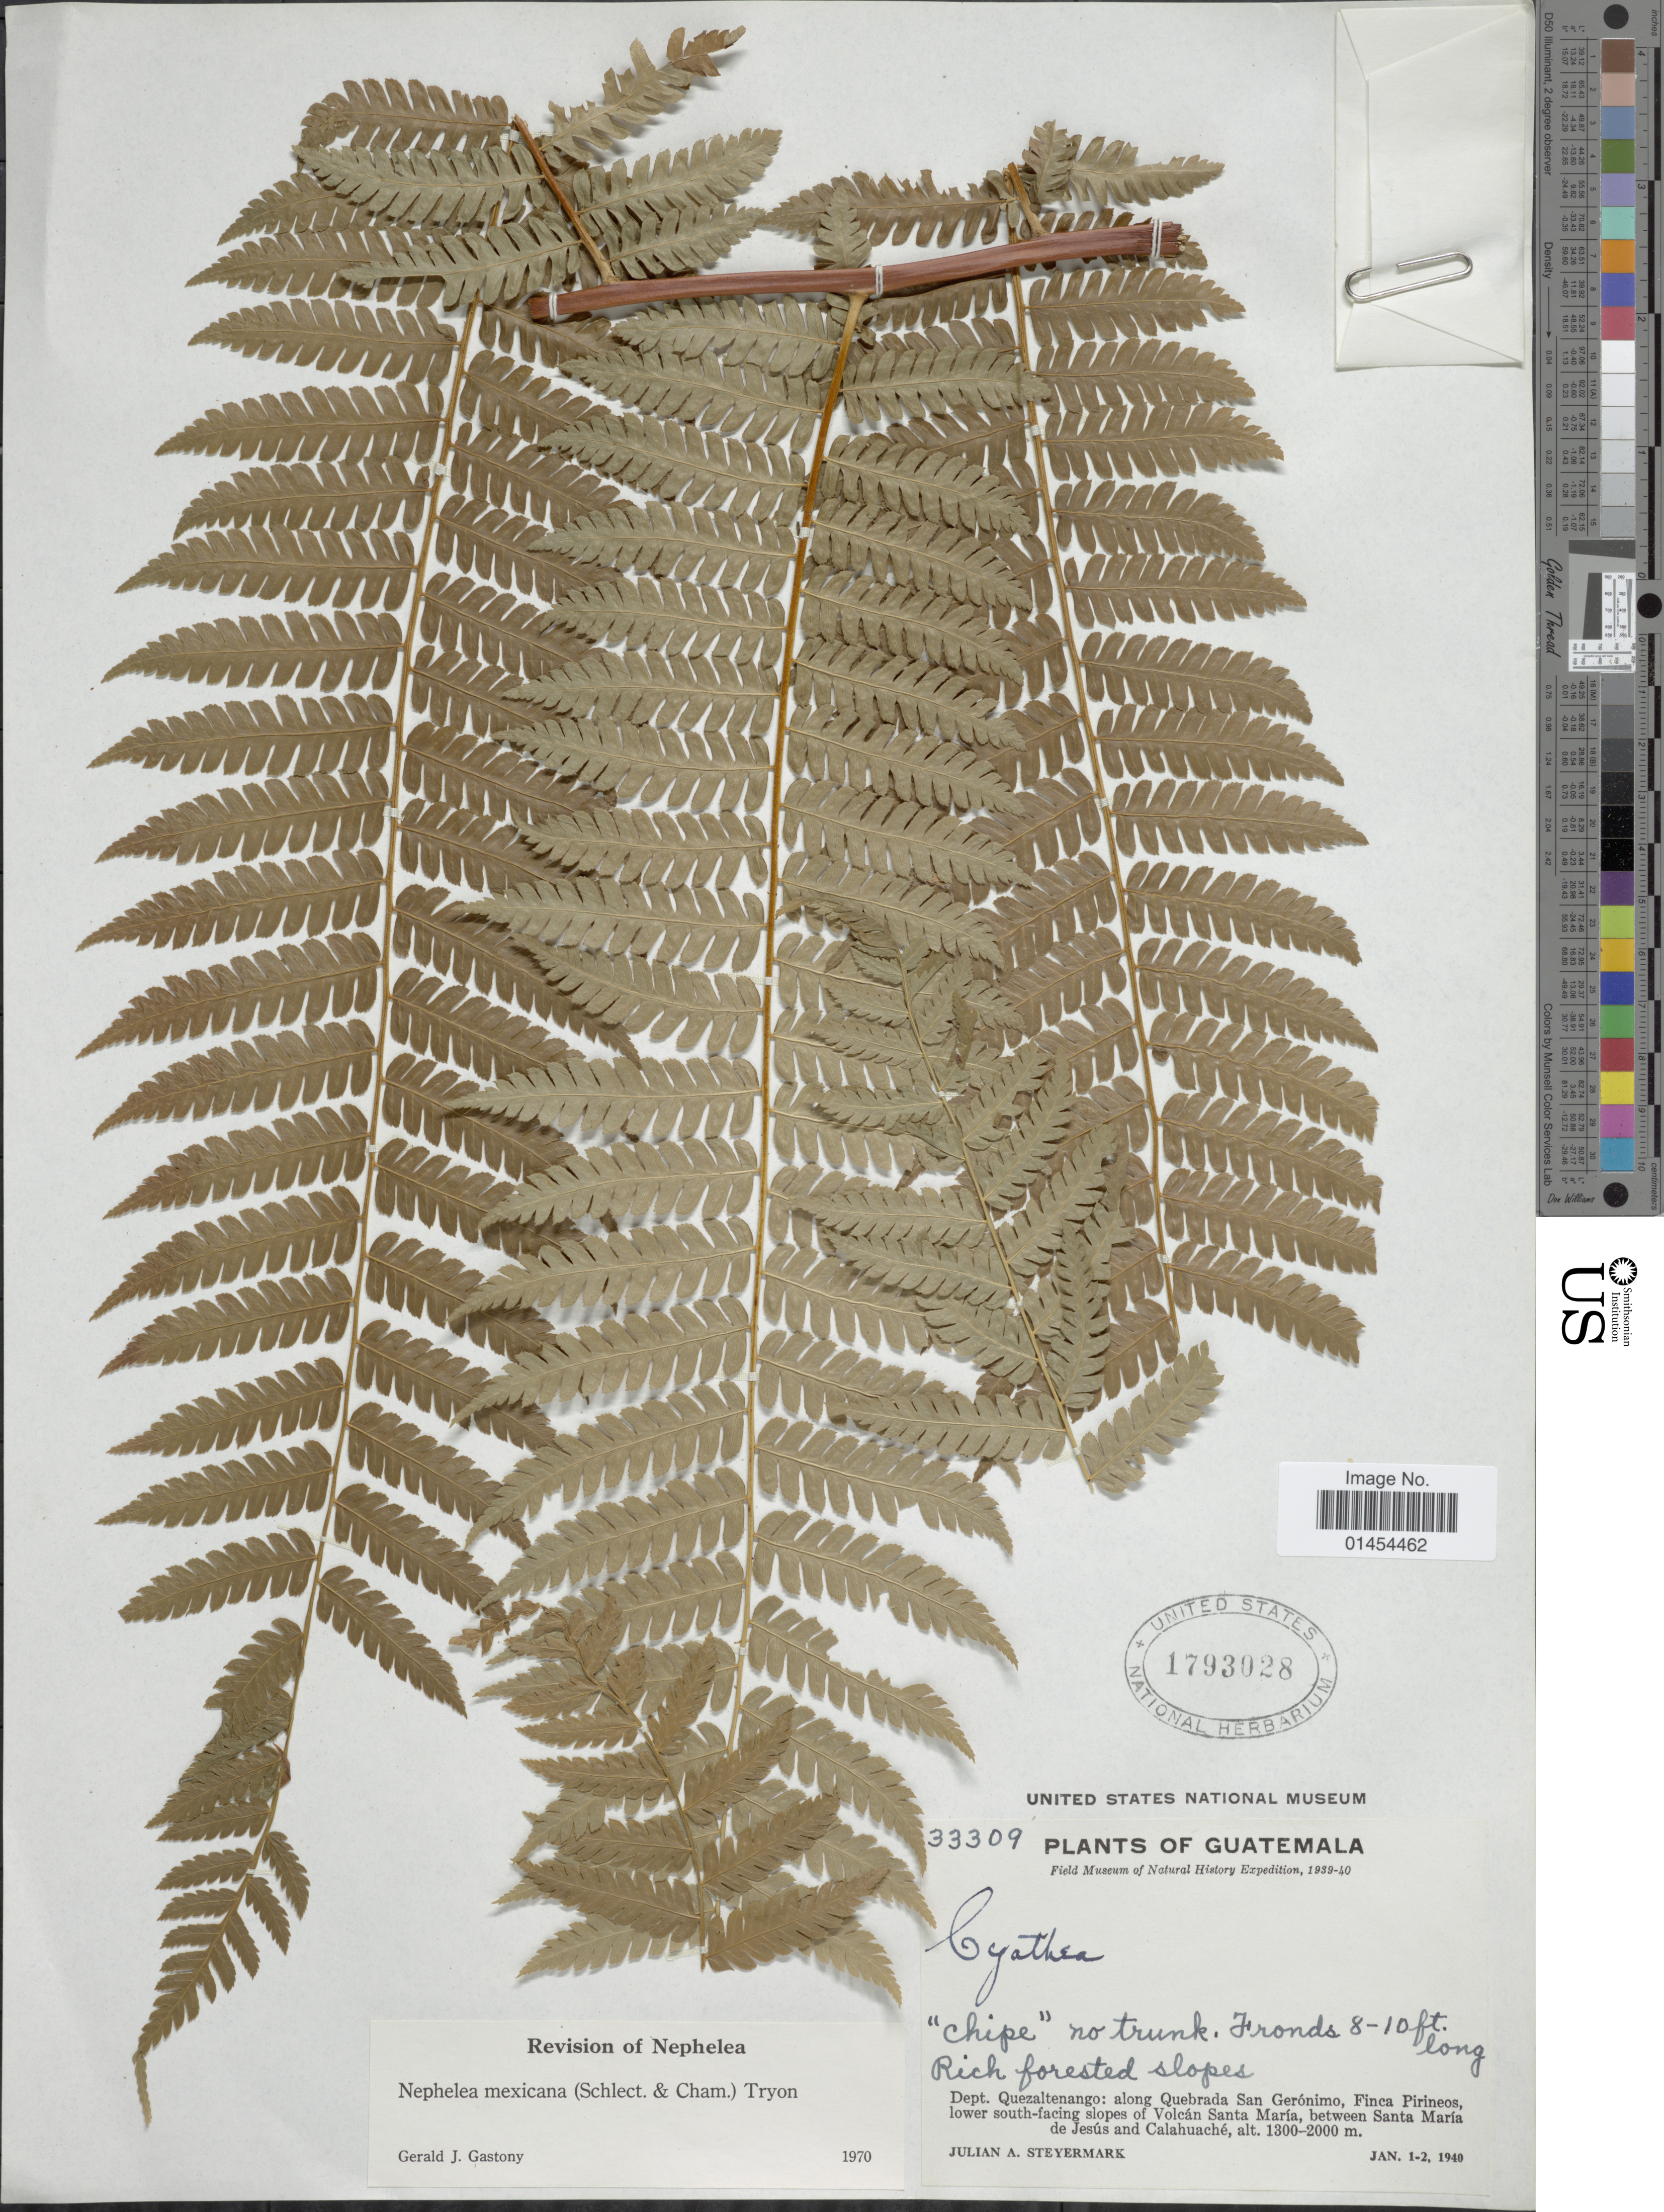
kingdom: Plantae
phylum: Tracheophyta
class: Polypodiopsida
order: Cyatheales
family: Cyatheaceae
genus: Alsophila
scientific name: Alsophila firma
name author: (Baker) D.S. Conant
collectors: J. Steyermark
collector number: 33309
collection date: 1940-01-01/1940-01-02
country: Guatemala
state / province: Quetzaltenango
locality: Along Quebrada San Gerónimo, Finca Pirineos, lower south-facing slopes of Volcán Santa María, between Santa María de Jesús and Calahuaché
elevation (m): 1300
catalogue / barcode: US 1793028